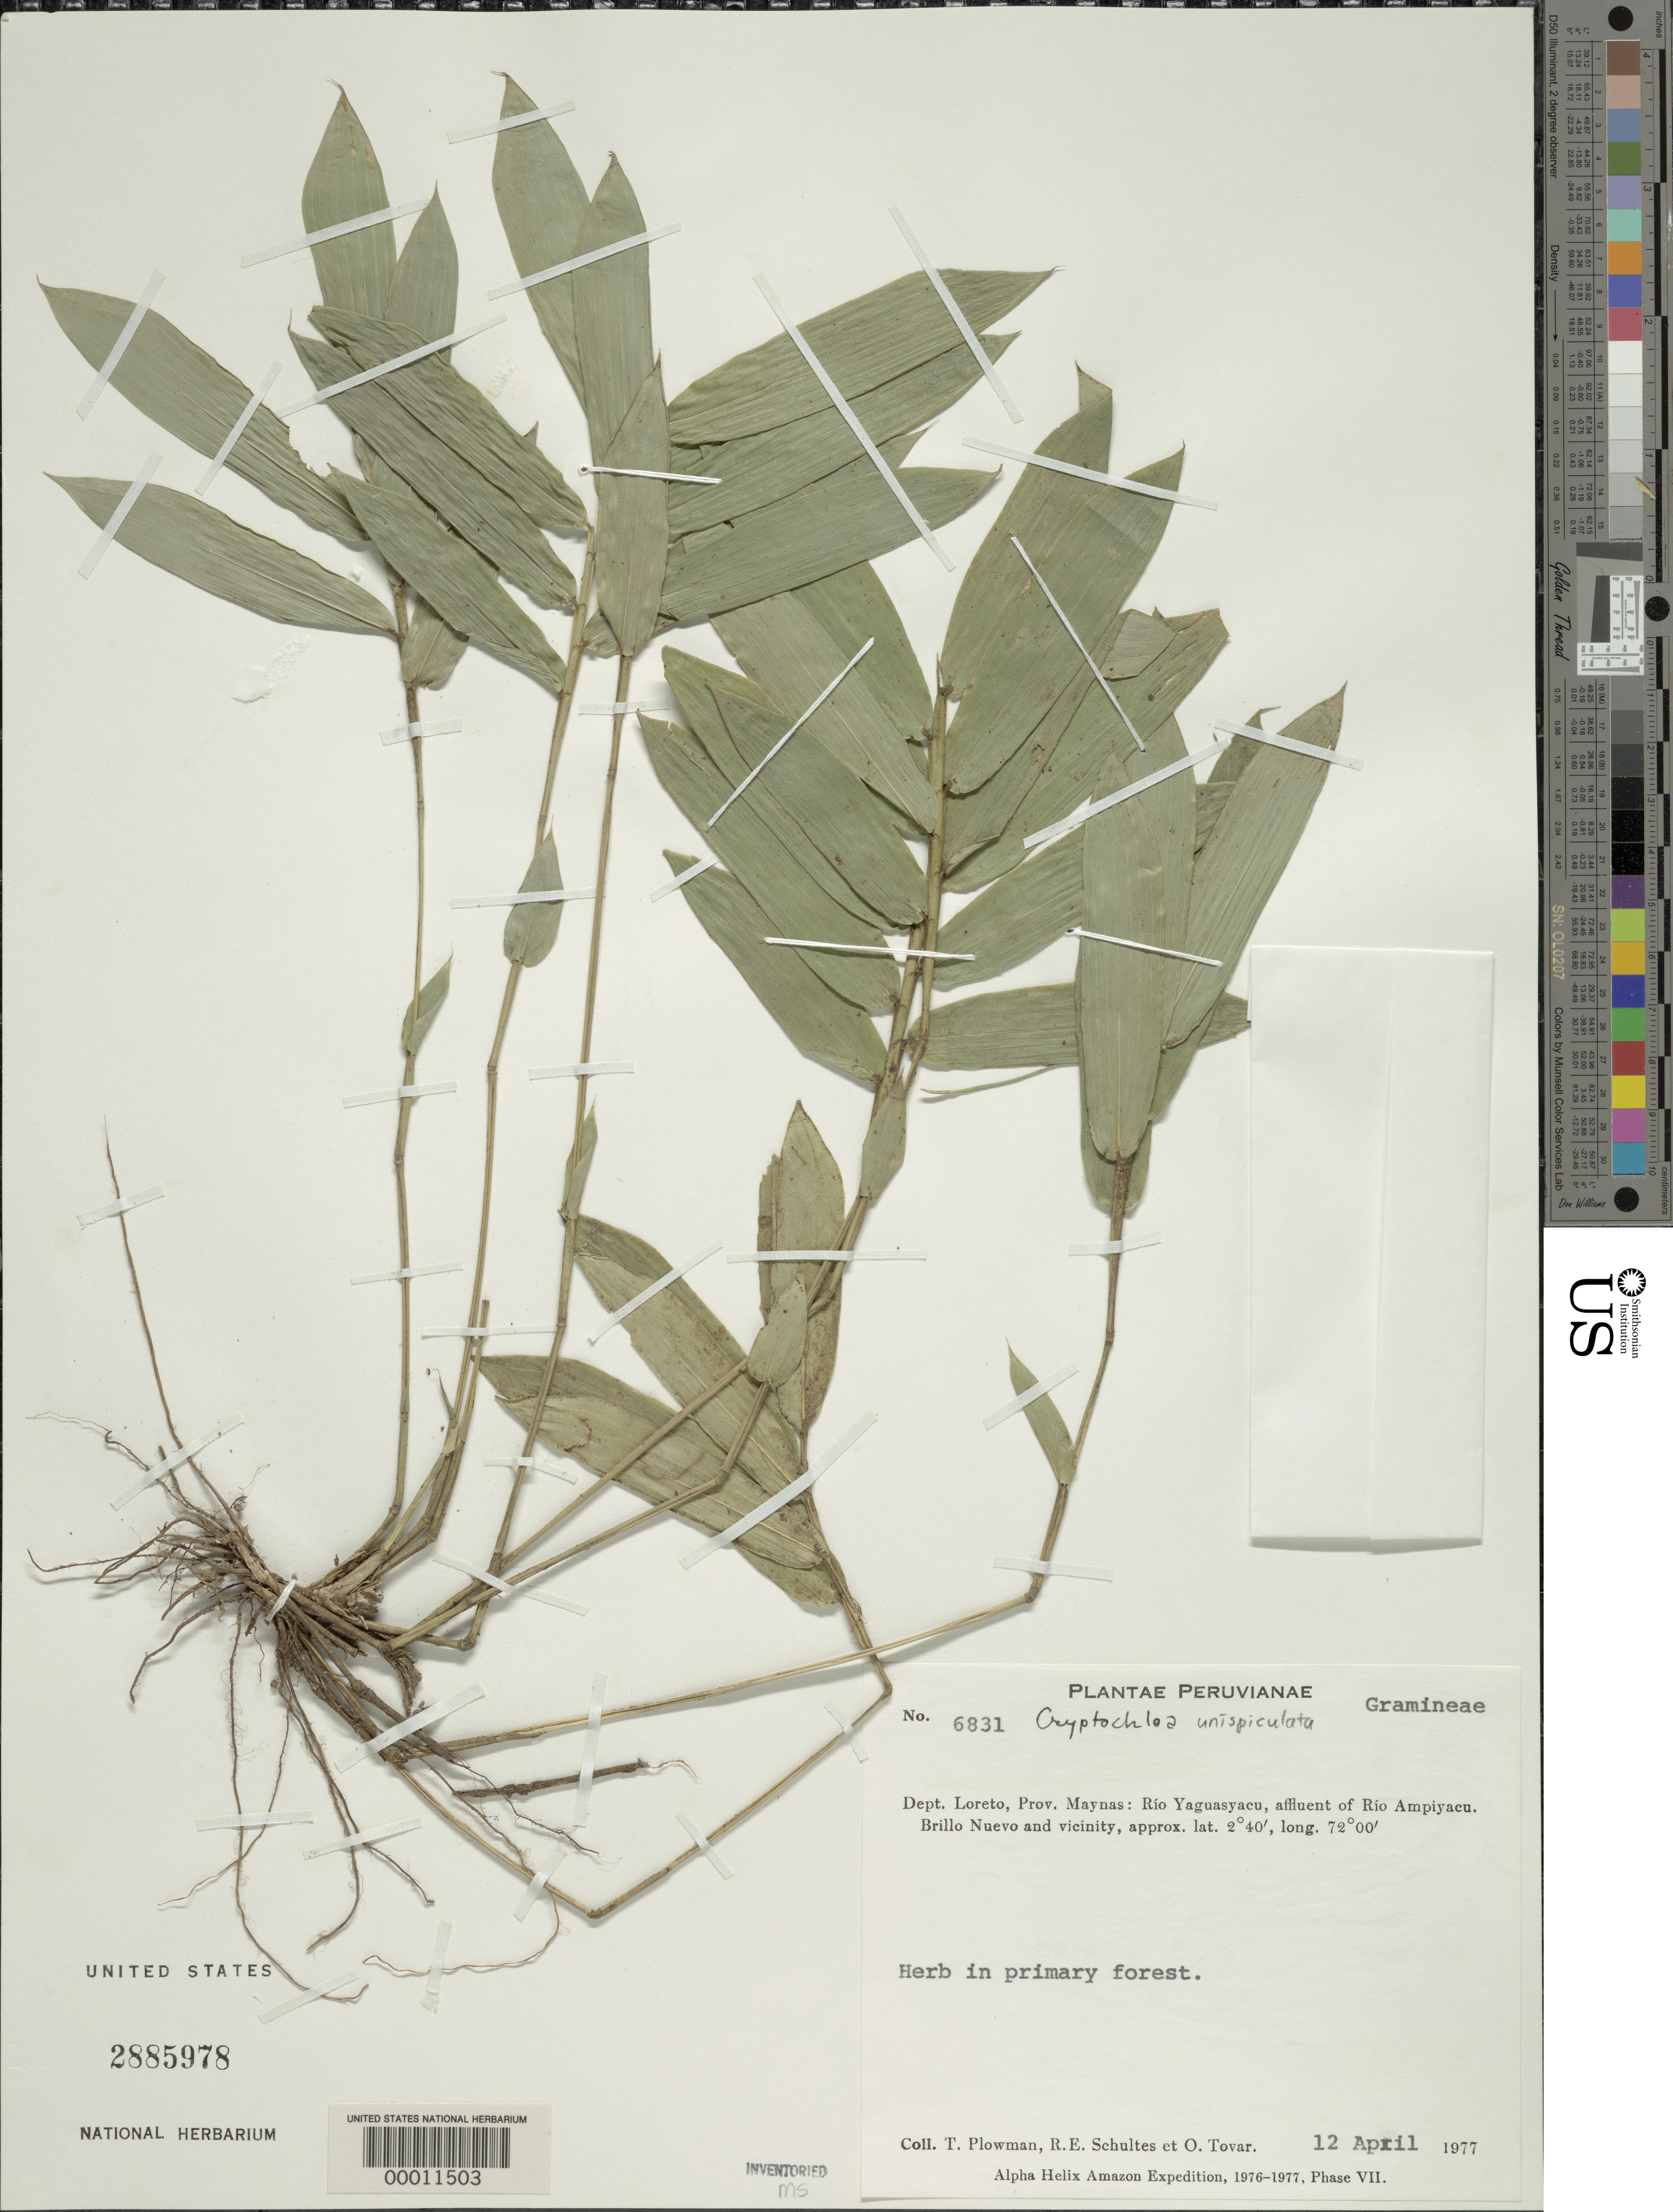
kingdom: Plantae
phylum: Tracheophyta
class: Liliopsida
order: Poales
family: Poaceae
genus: Cryptochloa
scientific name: Cryptochloa unispiculata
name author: Soderstr.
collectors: T. Plowman, R. E. Schultes & Ó. Tovar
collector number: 6831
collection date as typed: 12 Apr 1977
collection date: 1977-04-12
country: Peru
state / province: Loreto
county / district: Maynas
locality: Rio yaguasyacu, rio amplyacu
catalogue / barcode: US 2885978